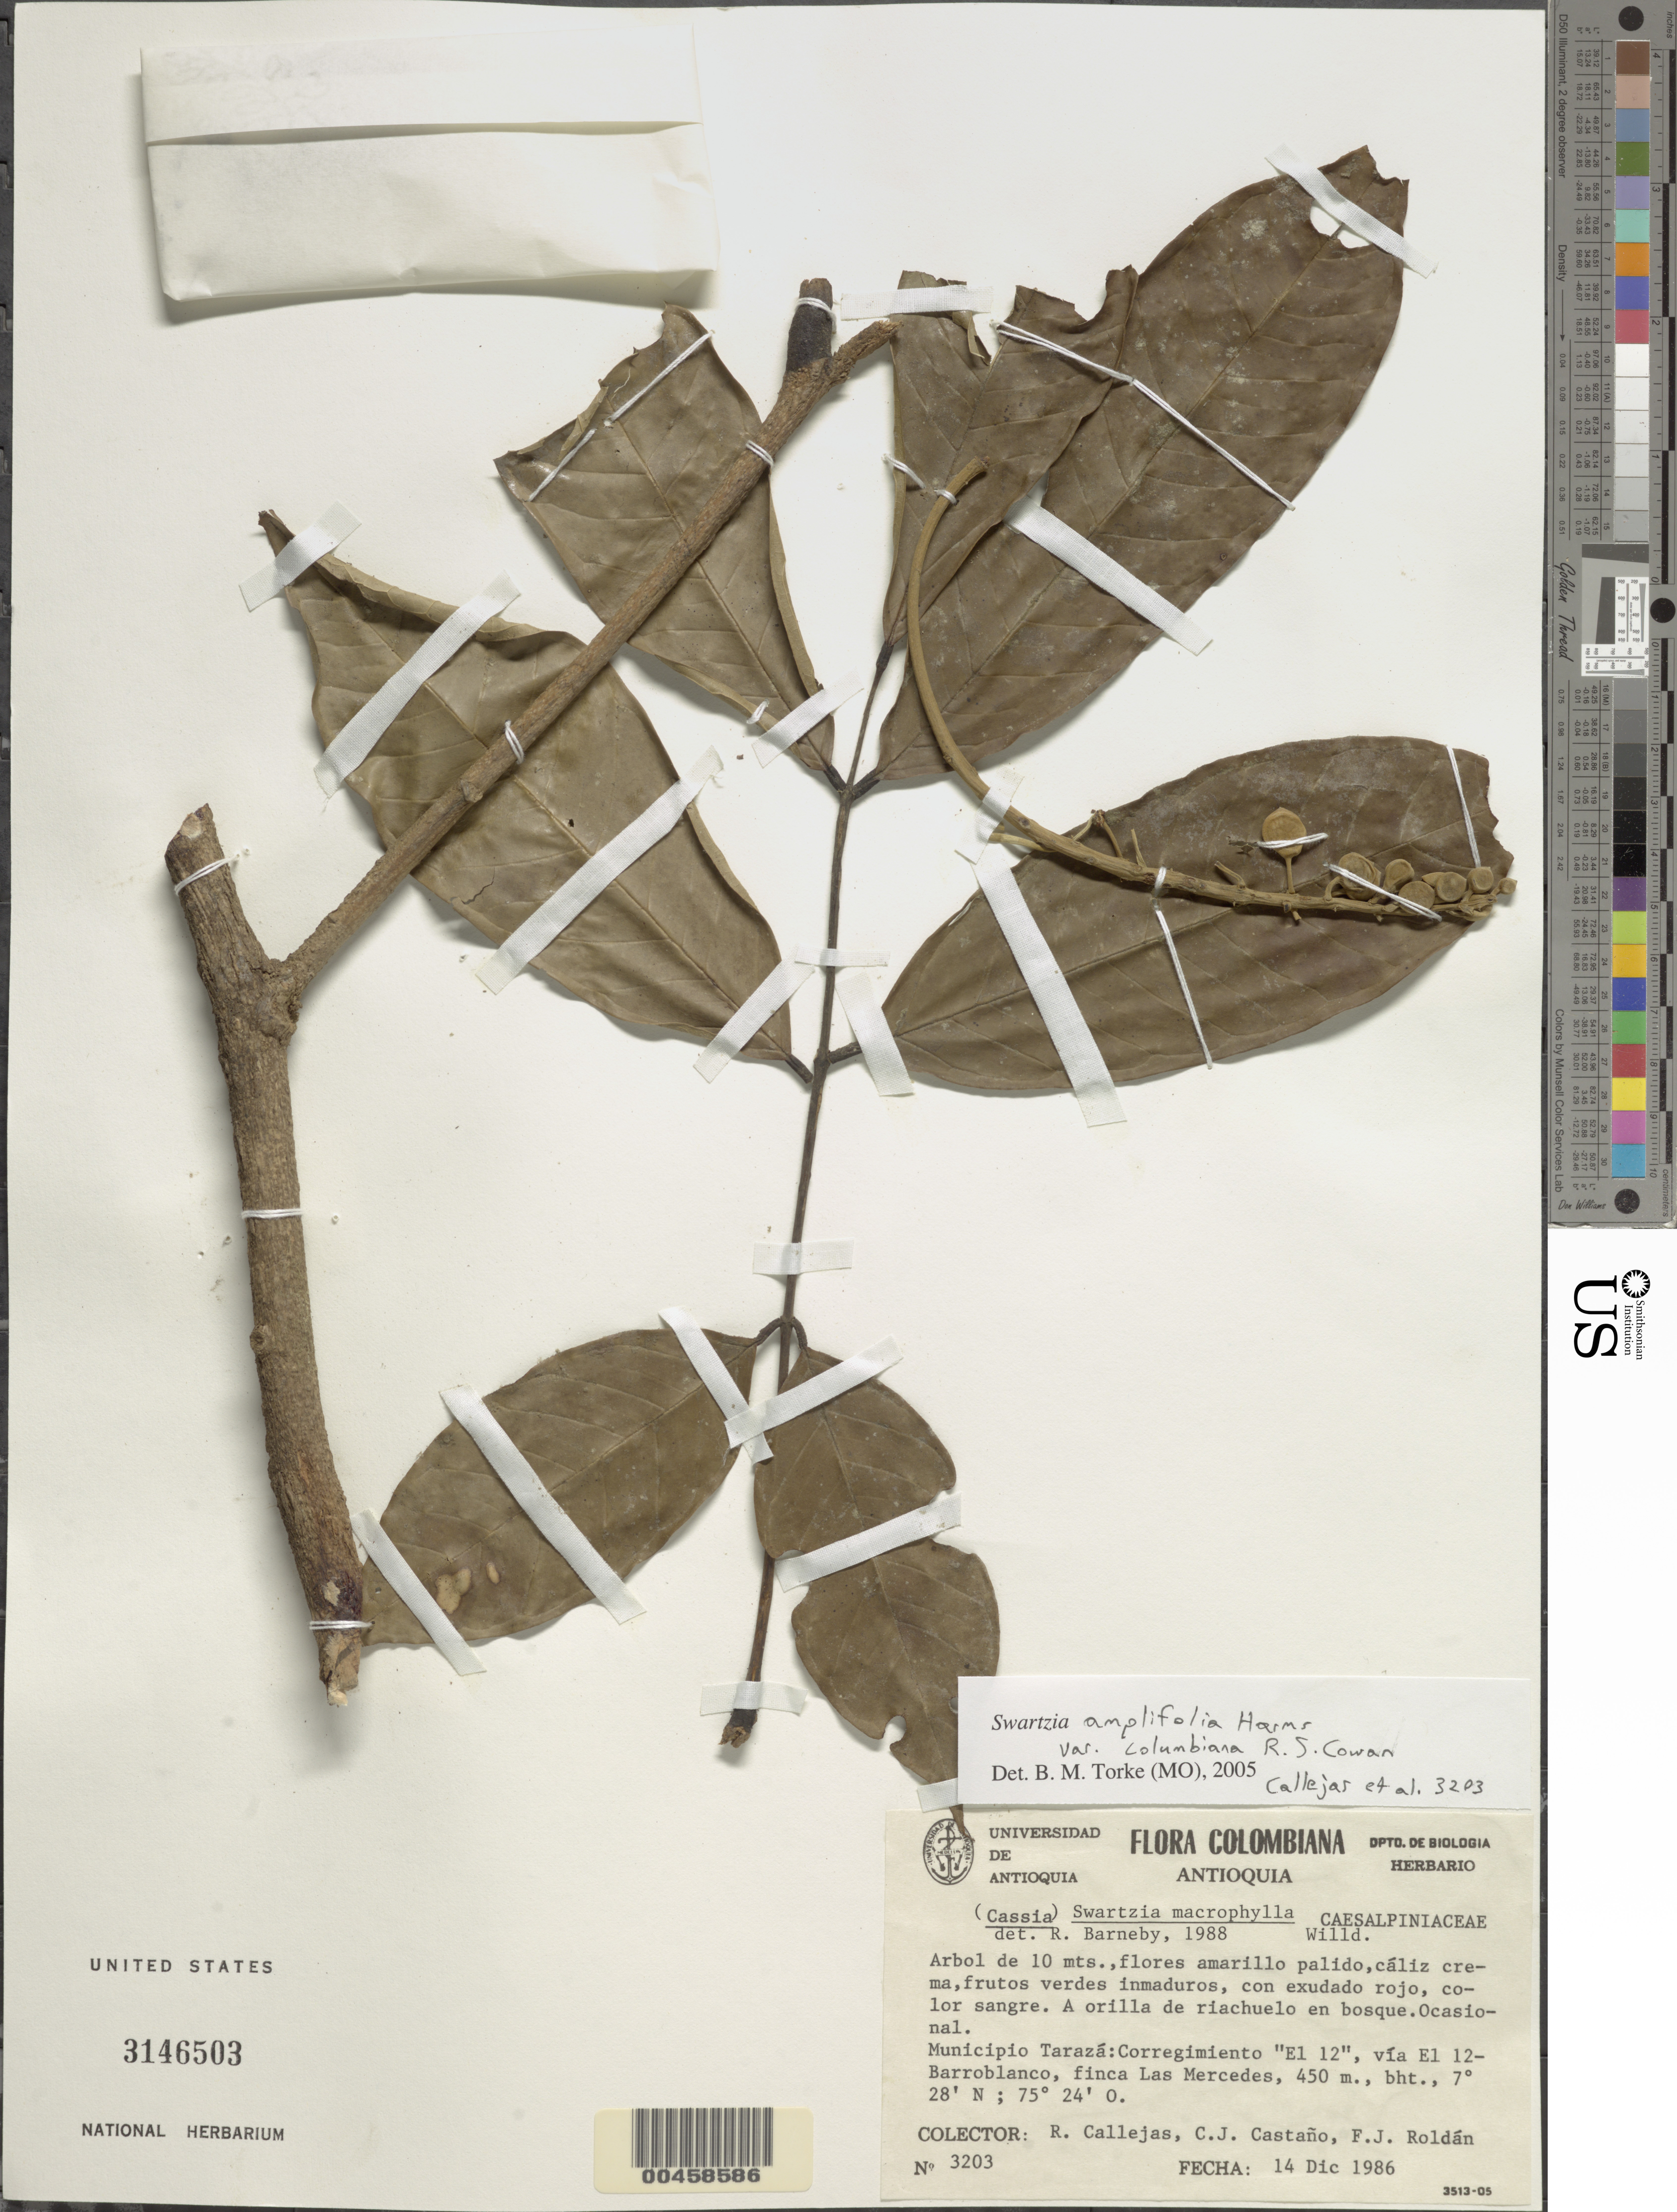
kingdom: Plantae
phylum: Tracheophyta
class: Magnoliopsida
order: Fabales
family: Fabaceae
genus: Swartzia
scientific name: Swartzia amplifolia var. colombiana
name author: R.S. Cowan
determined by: Barneby, Rupert C., (NY)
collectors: R. Callejas, C. Castano & F. J. Roldán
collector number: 3203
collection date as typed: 14 Dec 1986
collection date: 1986-12-14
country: Colombia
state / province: Antioquia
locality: Taraza Mun. (?), correg. "el 12", via el 12 - Barro Blanco, Finca Mercedes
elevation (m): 450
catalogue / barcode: US 3146503